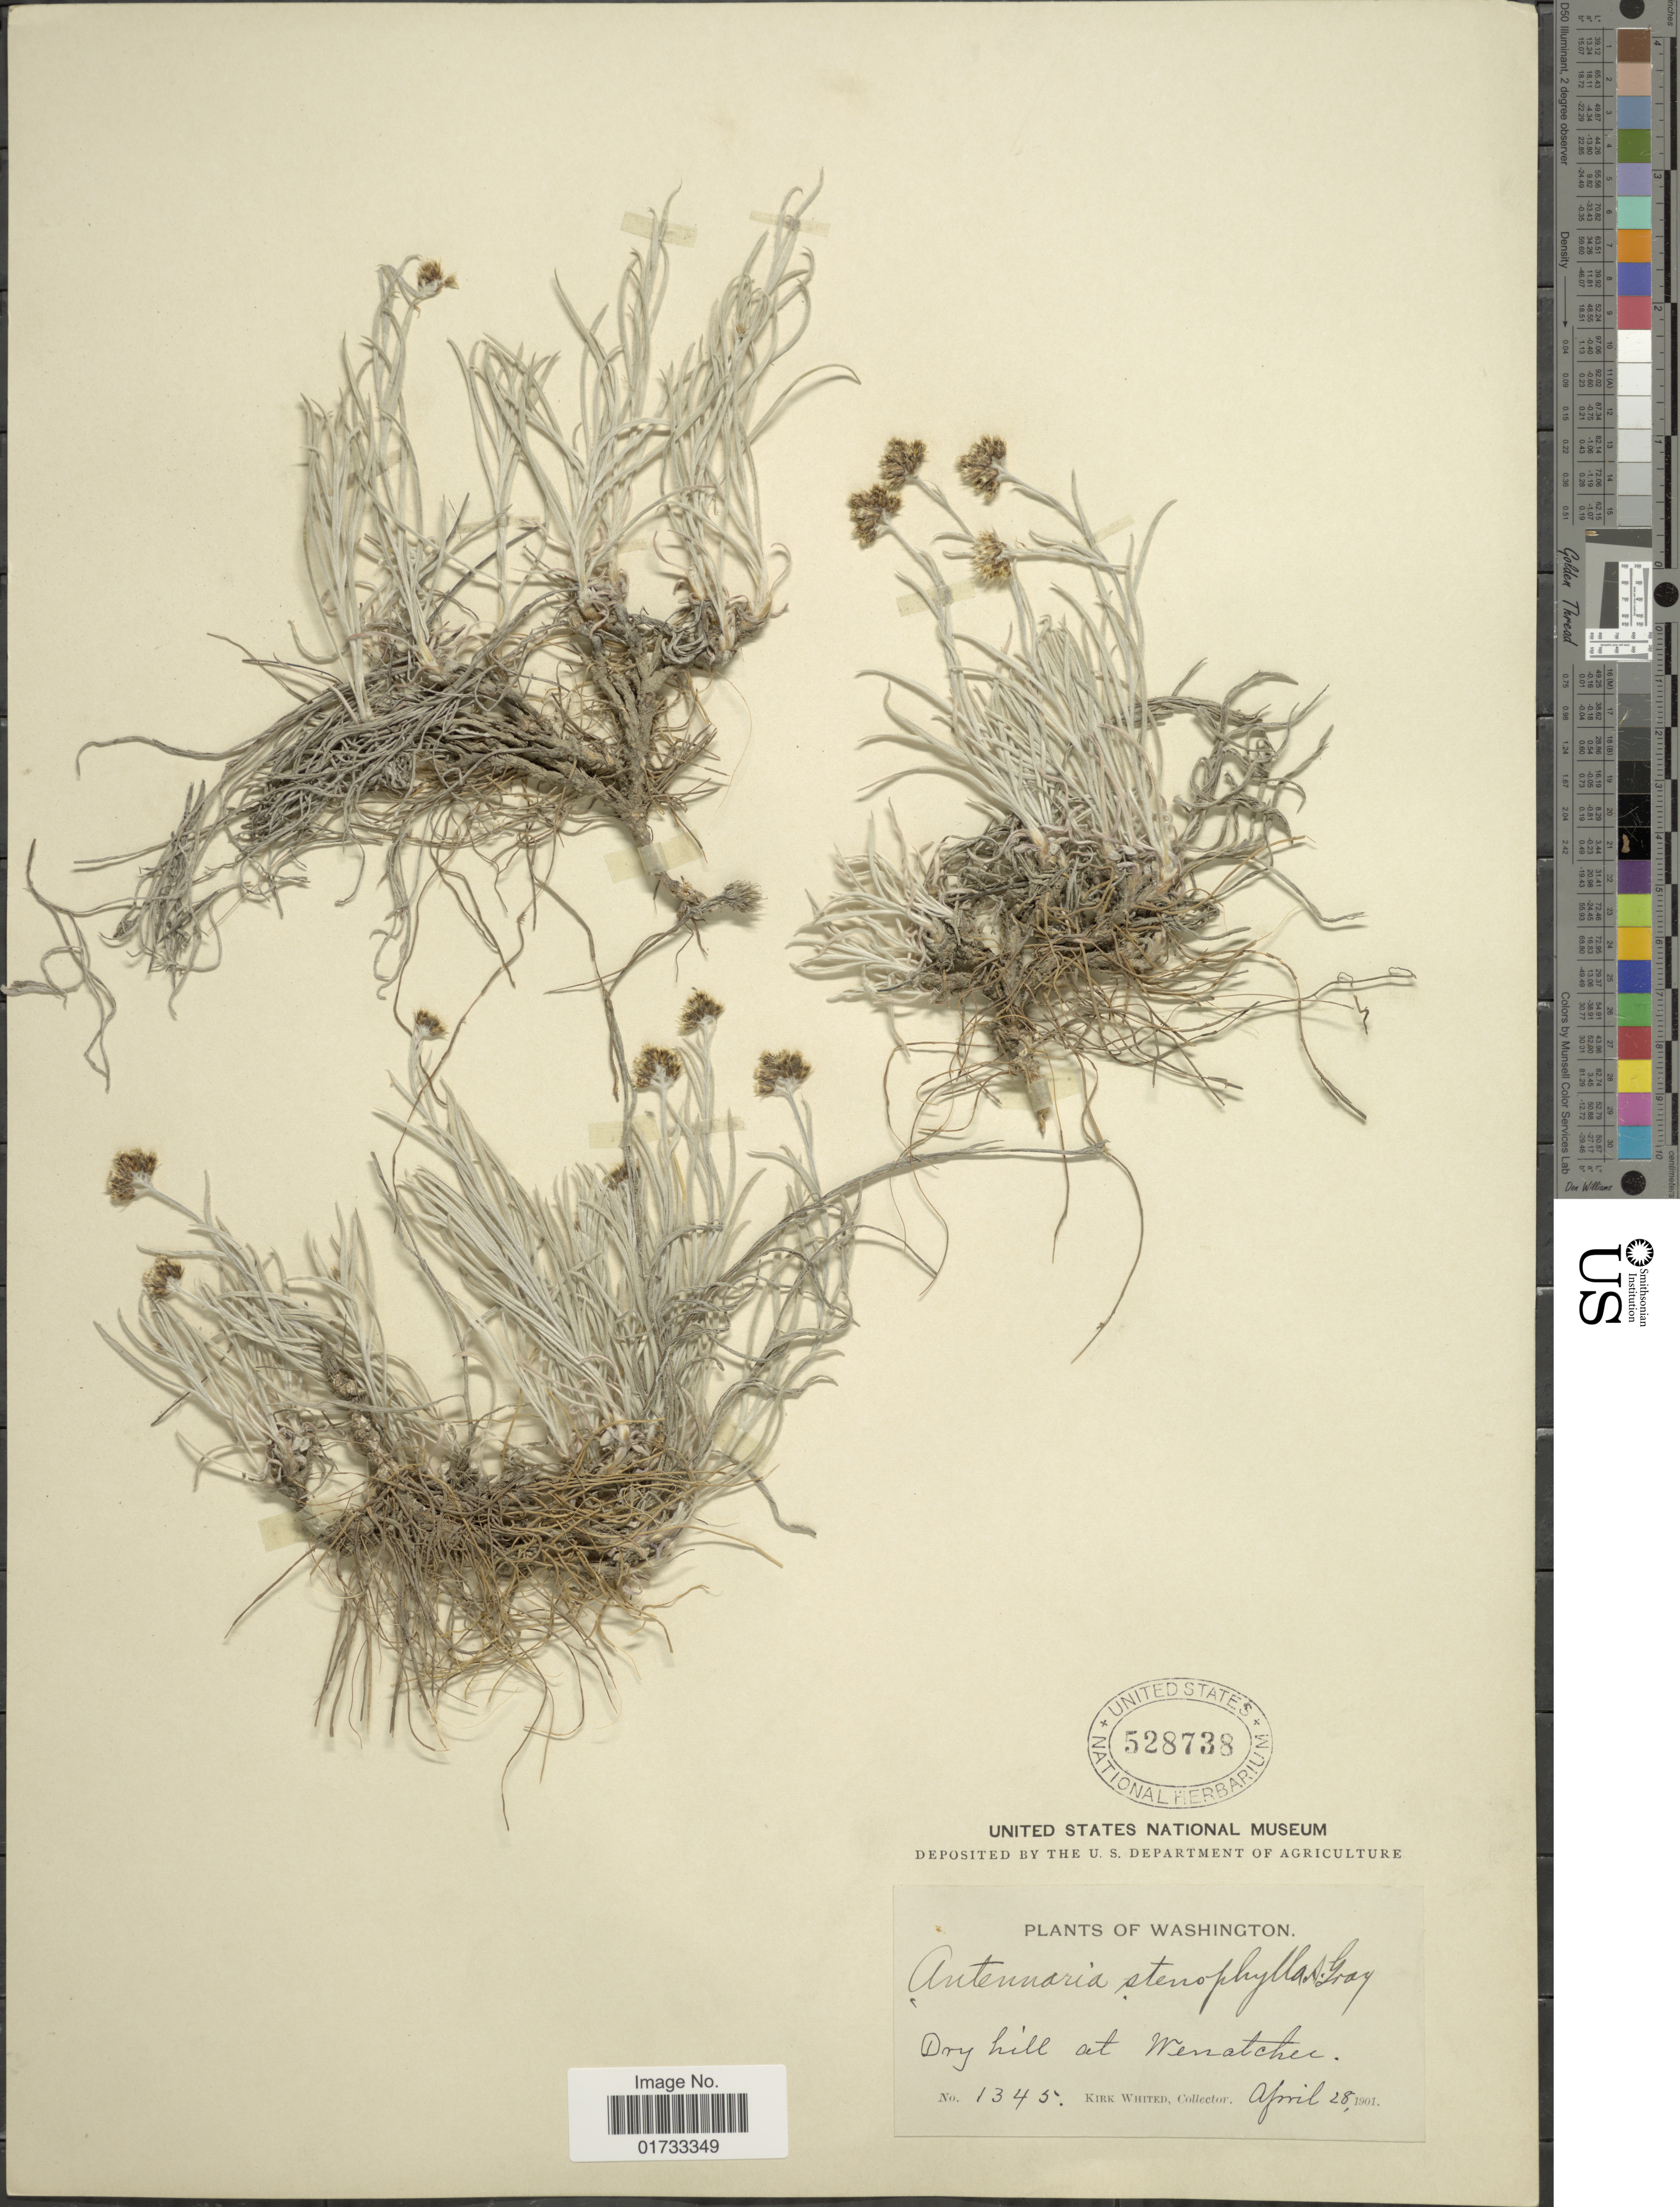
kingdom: Plantae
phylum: Tracheophyta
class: Magnoliopsida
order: Asterales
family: Asteraceae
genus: Antennaria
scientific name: Antennaria stenophylla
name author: (A. Gray) A. Gray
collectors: K. Whited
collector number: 1345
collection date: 1901-04-28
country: United States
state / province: Washington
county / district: Chelan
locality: Dry hill at Wenatchee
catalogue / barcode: US 528738